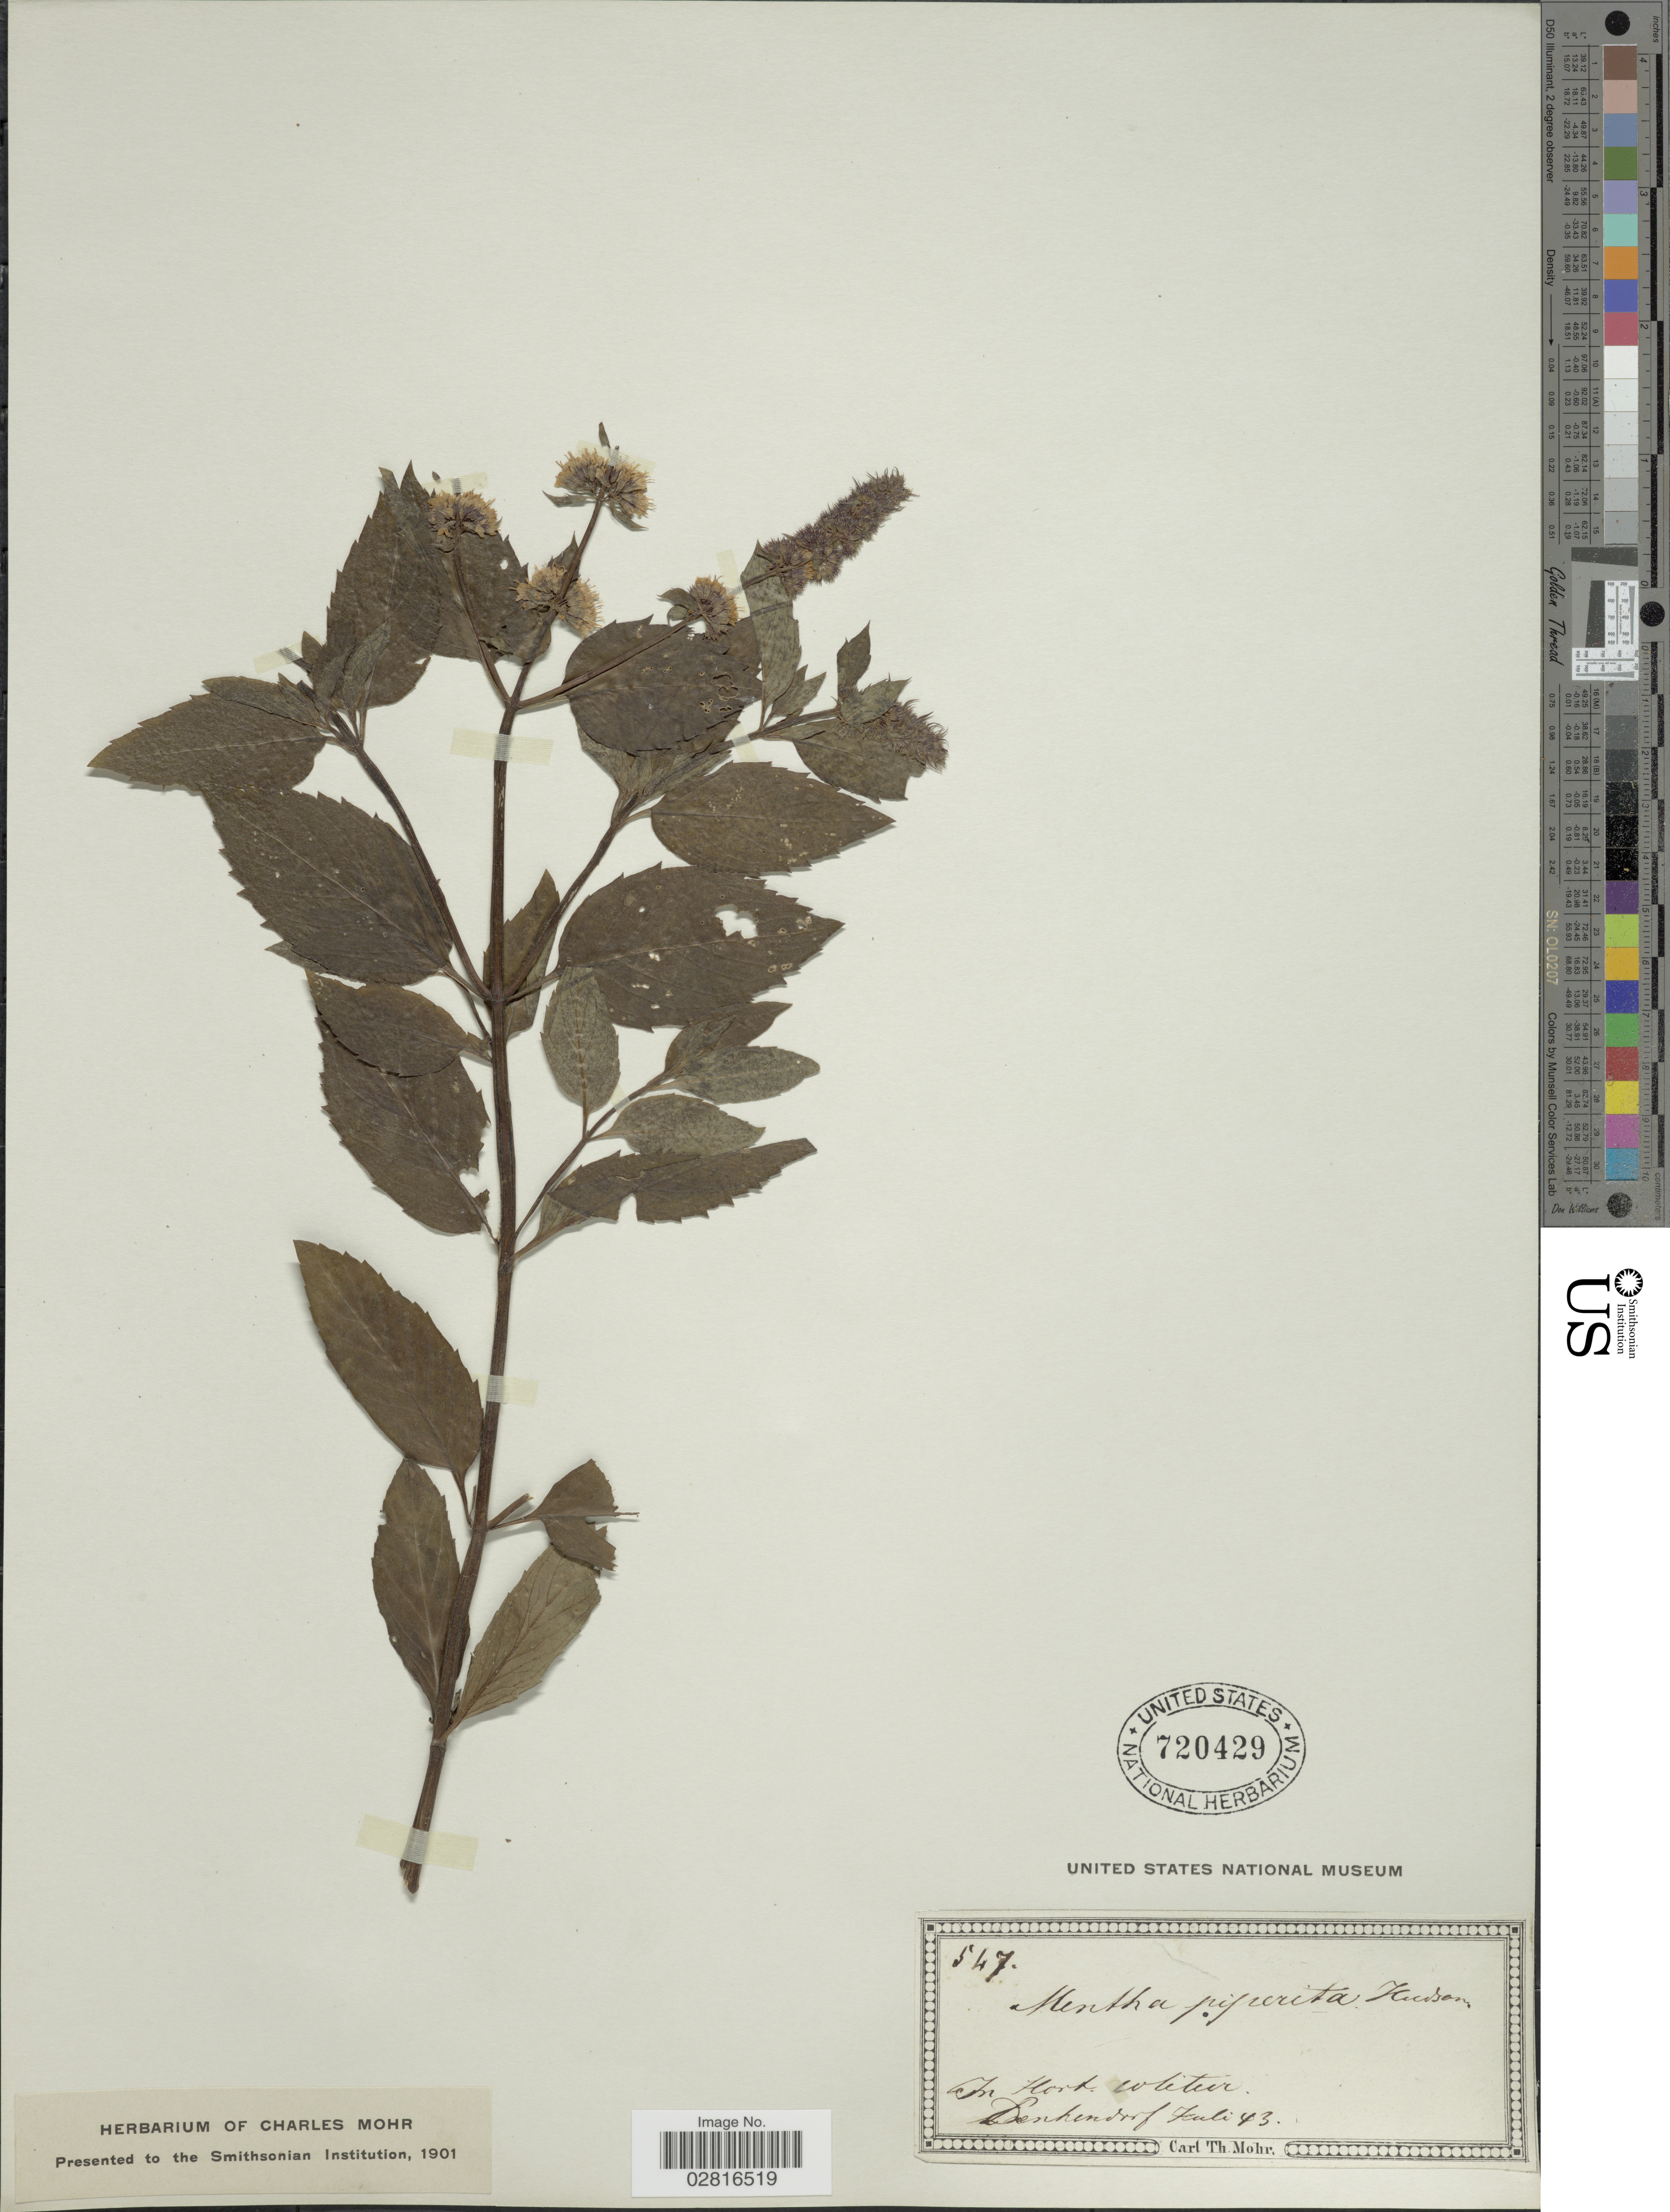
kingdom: Plantae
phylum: Tracheophyta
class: Magnoliopsida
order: Lamiales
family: Lamiaceae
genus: Mentha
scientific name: Mentha x piperita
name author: L.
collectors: C. T. Mohr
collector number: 547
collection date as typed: Transcribed d/m/y: /7/43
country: Germany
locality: In Hort. Colitur [interpreted]. Denkendorf [interpreted]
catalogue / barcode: US 720429